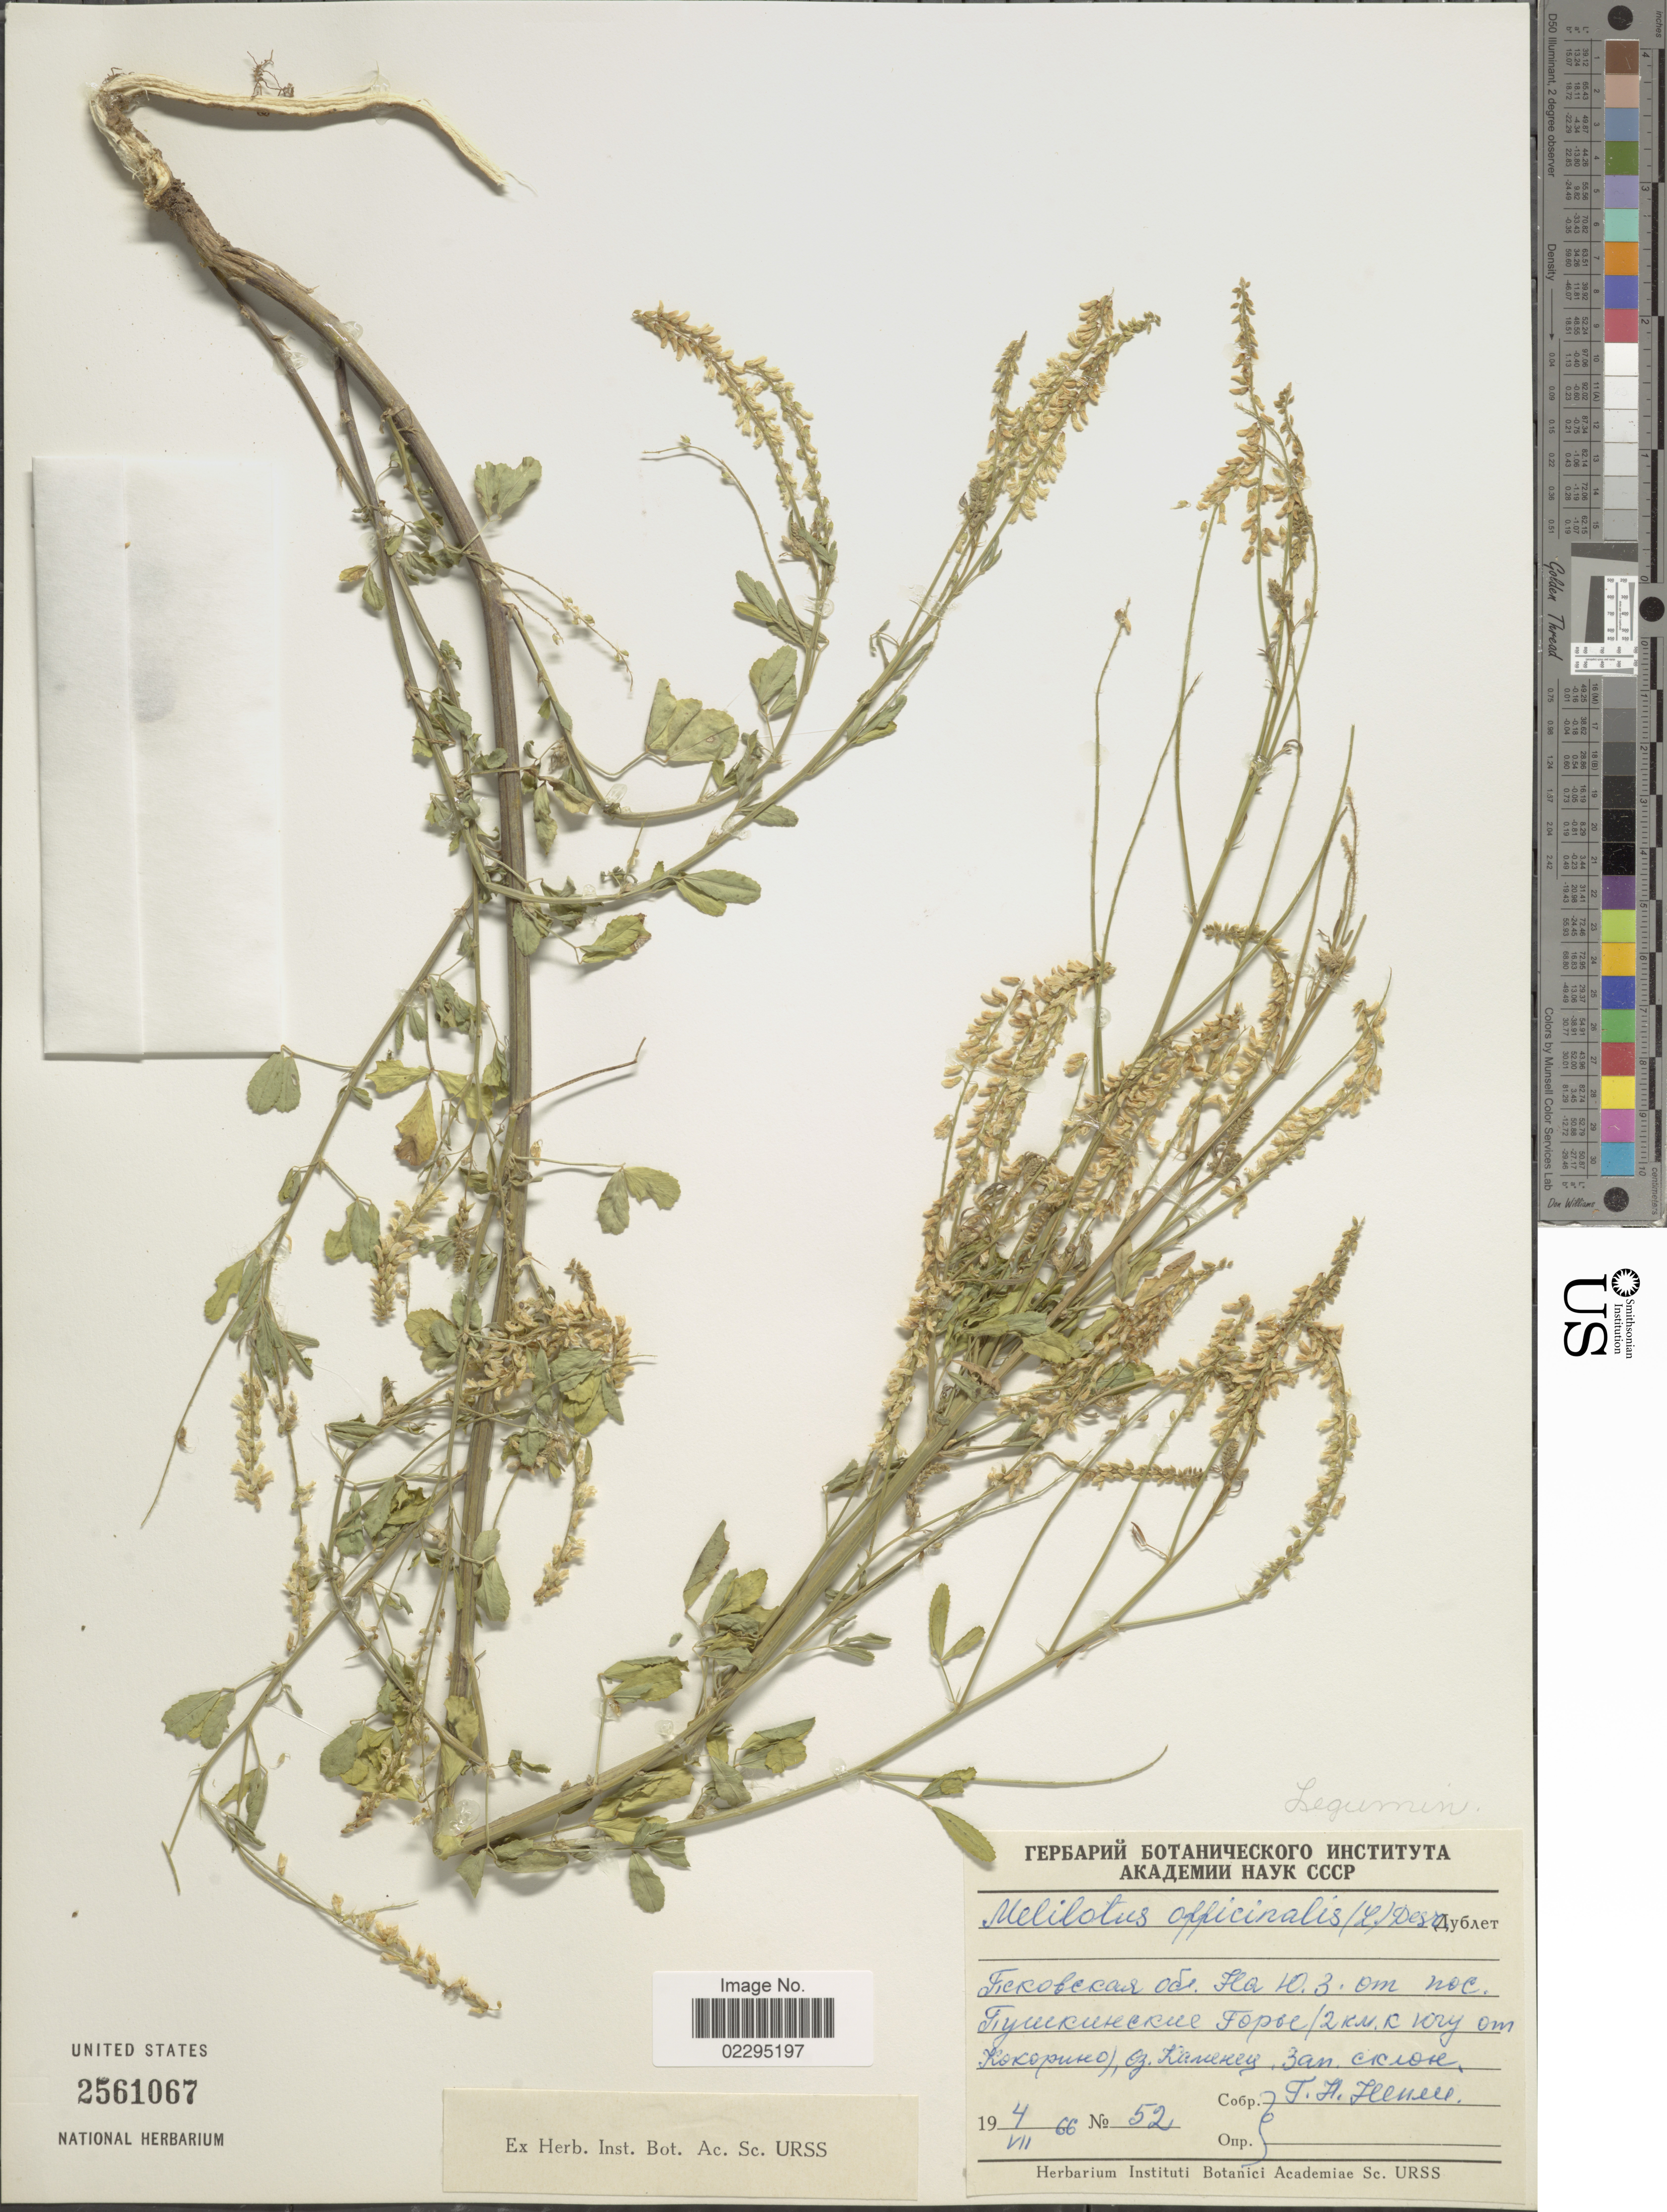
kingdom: Plantae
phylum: Tracheophyta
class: Magnoliopsida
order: Fabales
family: Fabaceae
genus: Melilotus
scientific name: Melilotus officinalis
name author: (L.) Lam.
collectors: G. Nepli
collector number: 52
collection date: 1966-07-04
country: Russian Federation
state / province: Pskov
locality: SW of Pushkinskie Gory, 2 km S of Kokorino, Lake Kamenets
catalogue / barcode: US 2561067